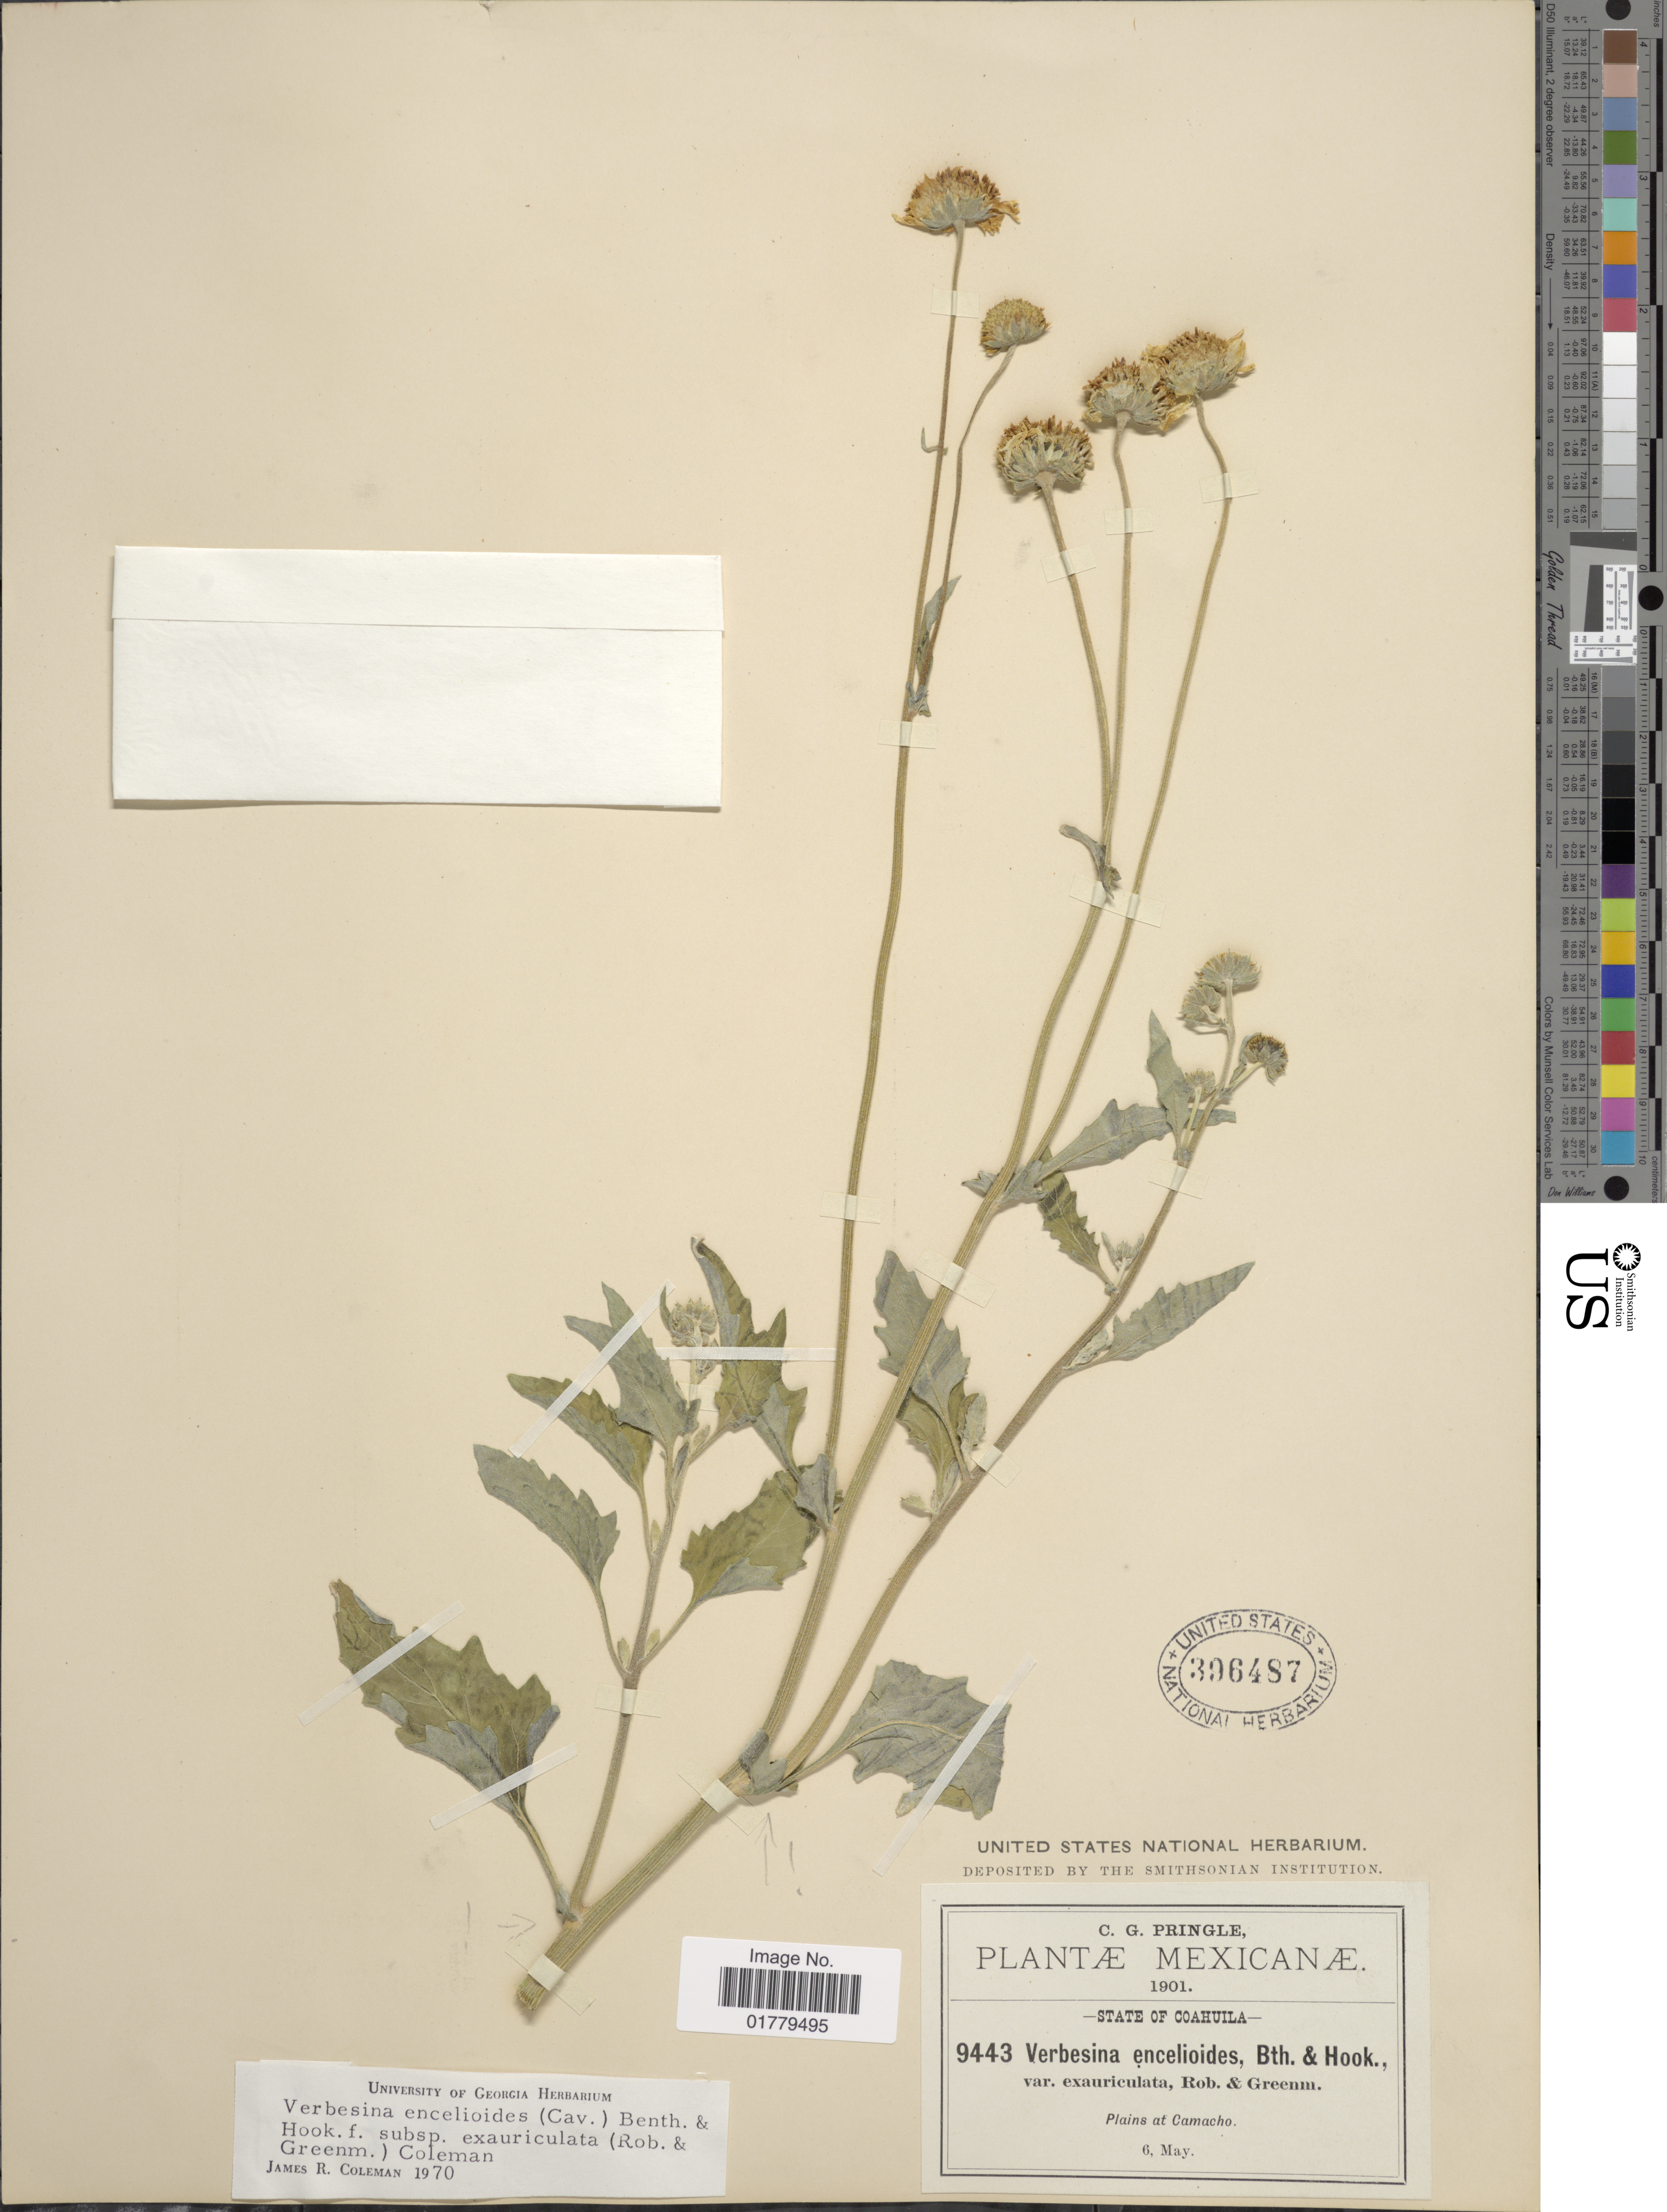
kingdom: Plantae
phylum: Tracheophyta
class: Magnoliopsida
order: Asterales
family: Asteraceae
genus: Verbesina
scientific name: Verbesina encelioides var. cana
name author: (B.L. Rob.) Greenm.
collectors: C. G. Pringle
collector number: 9443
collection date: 1901-05-06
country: Mexico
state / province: Coahuila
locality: State of Coahuila. Plains of Camacho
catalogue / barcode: US 396487